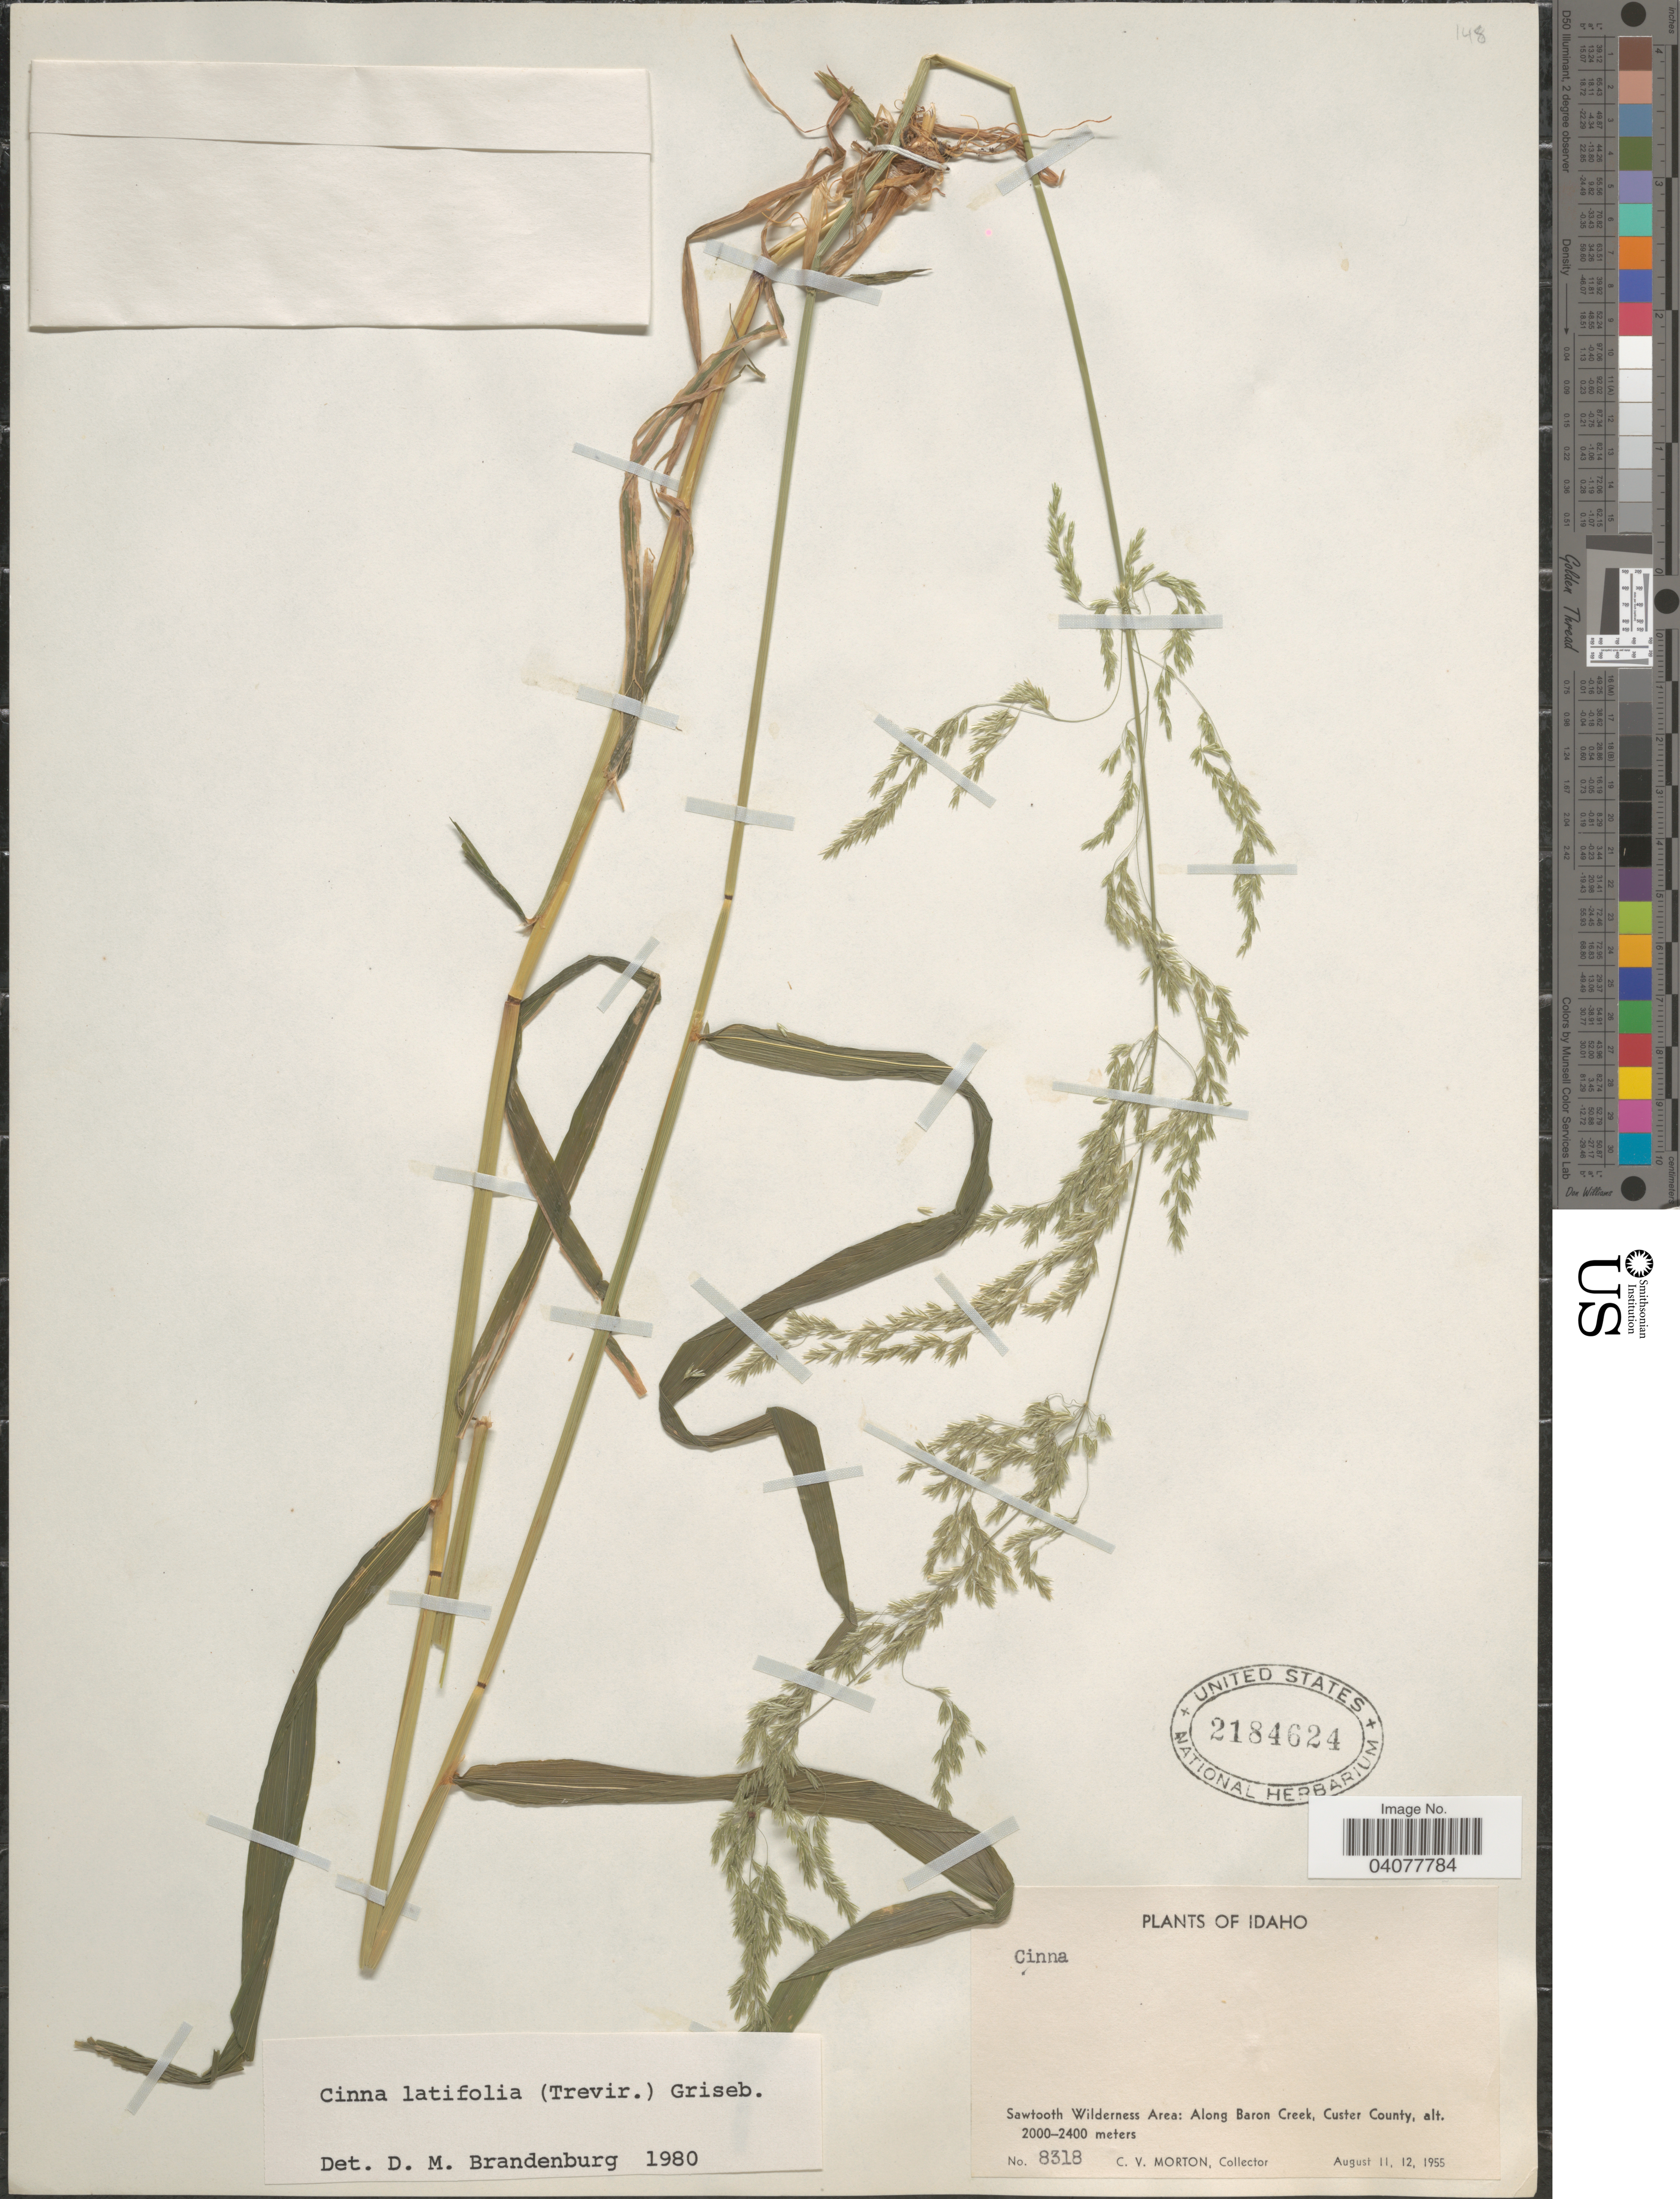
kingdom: Plantae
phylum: Tracheophyta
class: Liliopsida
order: Poales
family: Poaceae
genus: Cinna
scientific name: Cinna latifolia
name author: (Trevir. ex Goeppert) Griseb.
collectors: C. V. Morton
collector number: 8318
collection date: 1955-08-11/1955-08-12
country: United States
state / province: Idaho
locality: Sawtooth Wilderness Area: Along Baron Creek, Custer County.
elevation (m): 2000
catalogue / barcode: US 2184624